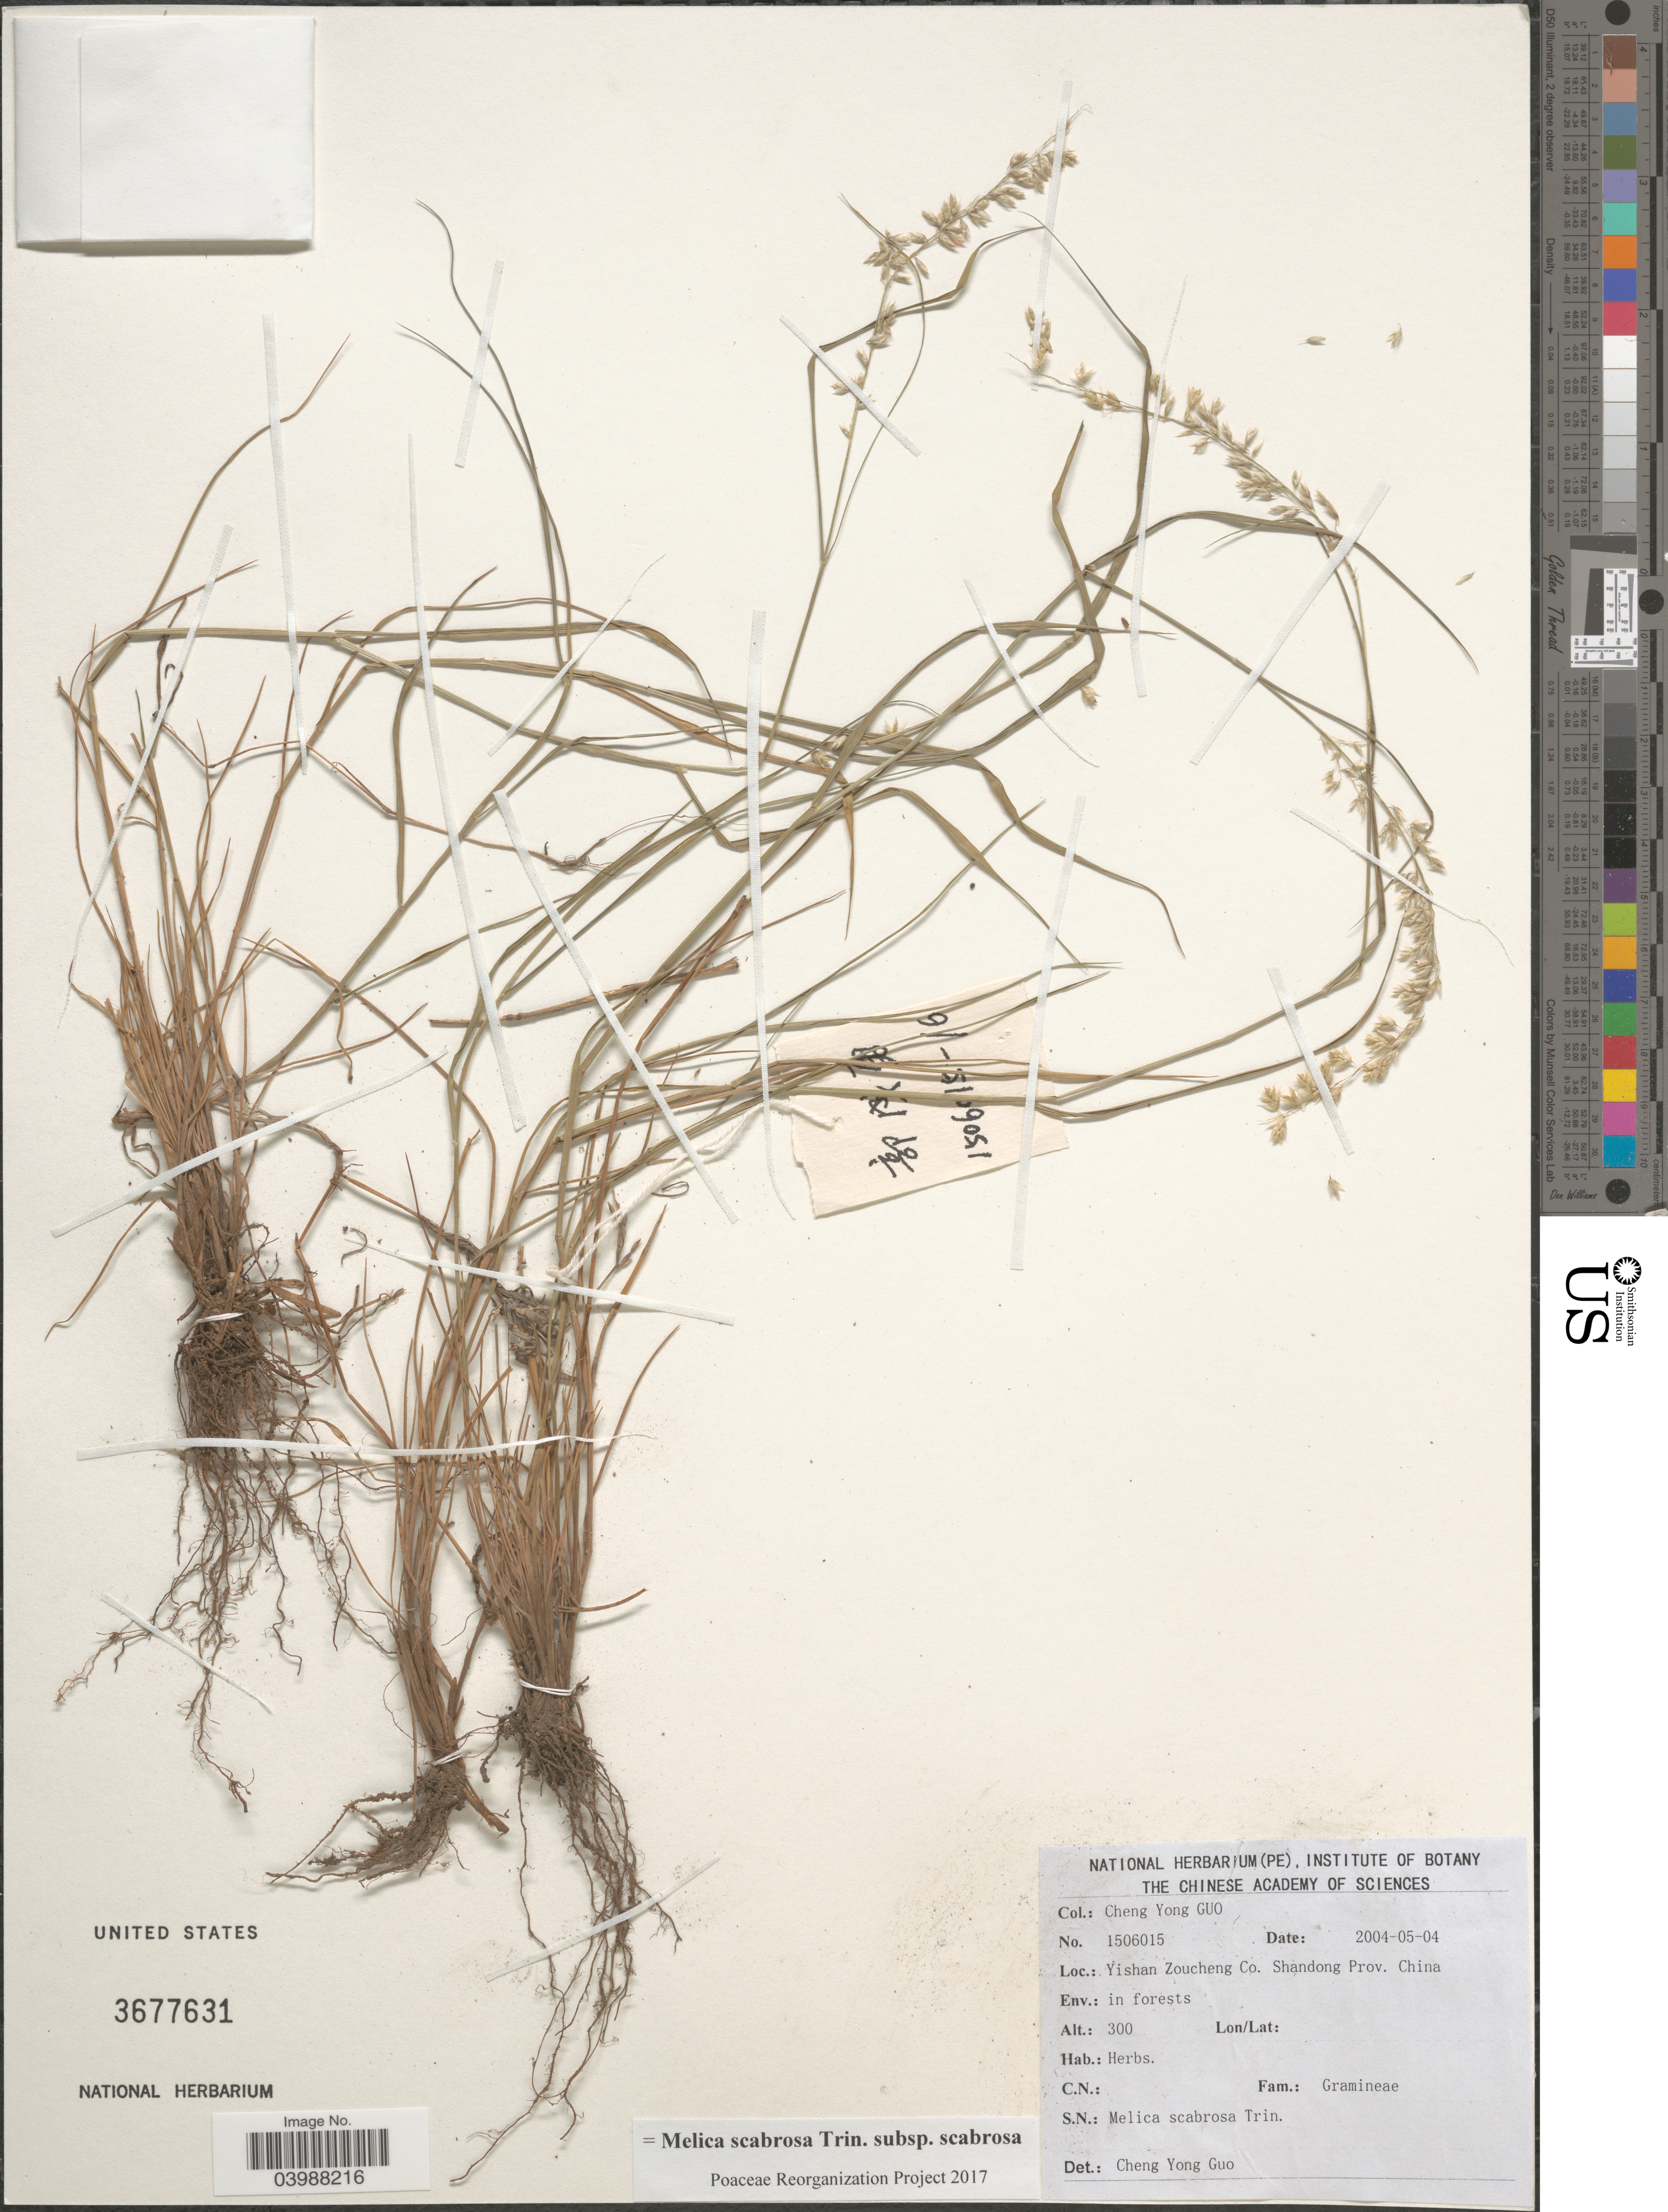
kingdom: Plantae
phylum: Tracheophyta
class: Liliopsida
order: Poales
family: Poaceae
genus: Melica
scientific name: Melica scabrosa subsp. scabrosa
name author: Trin.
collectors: Guo Chengyong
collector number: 1506015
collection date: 2004-05-04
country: China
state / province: Shandong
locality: Yishan Zoucheng Co.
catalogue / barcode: US 3677631